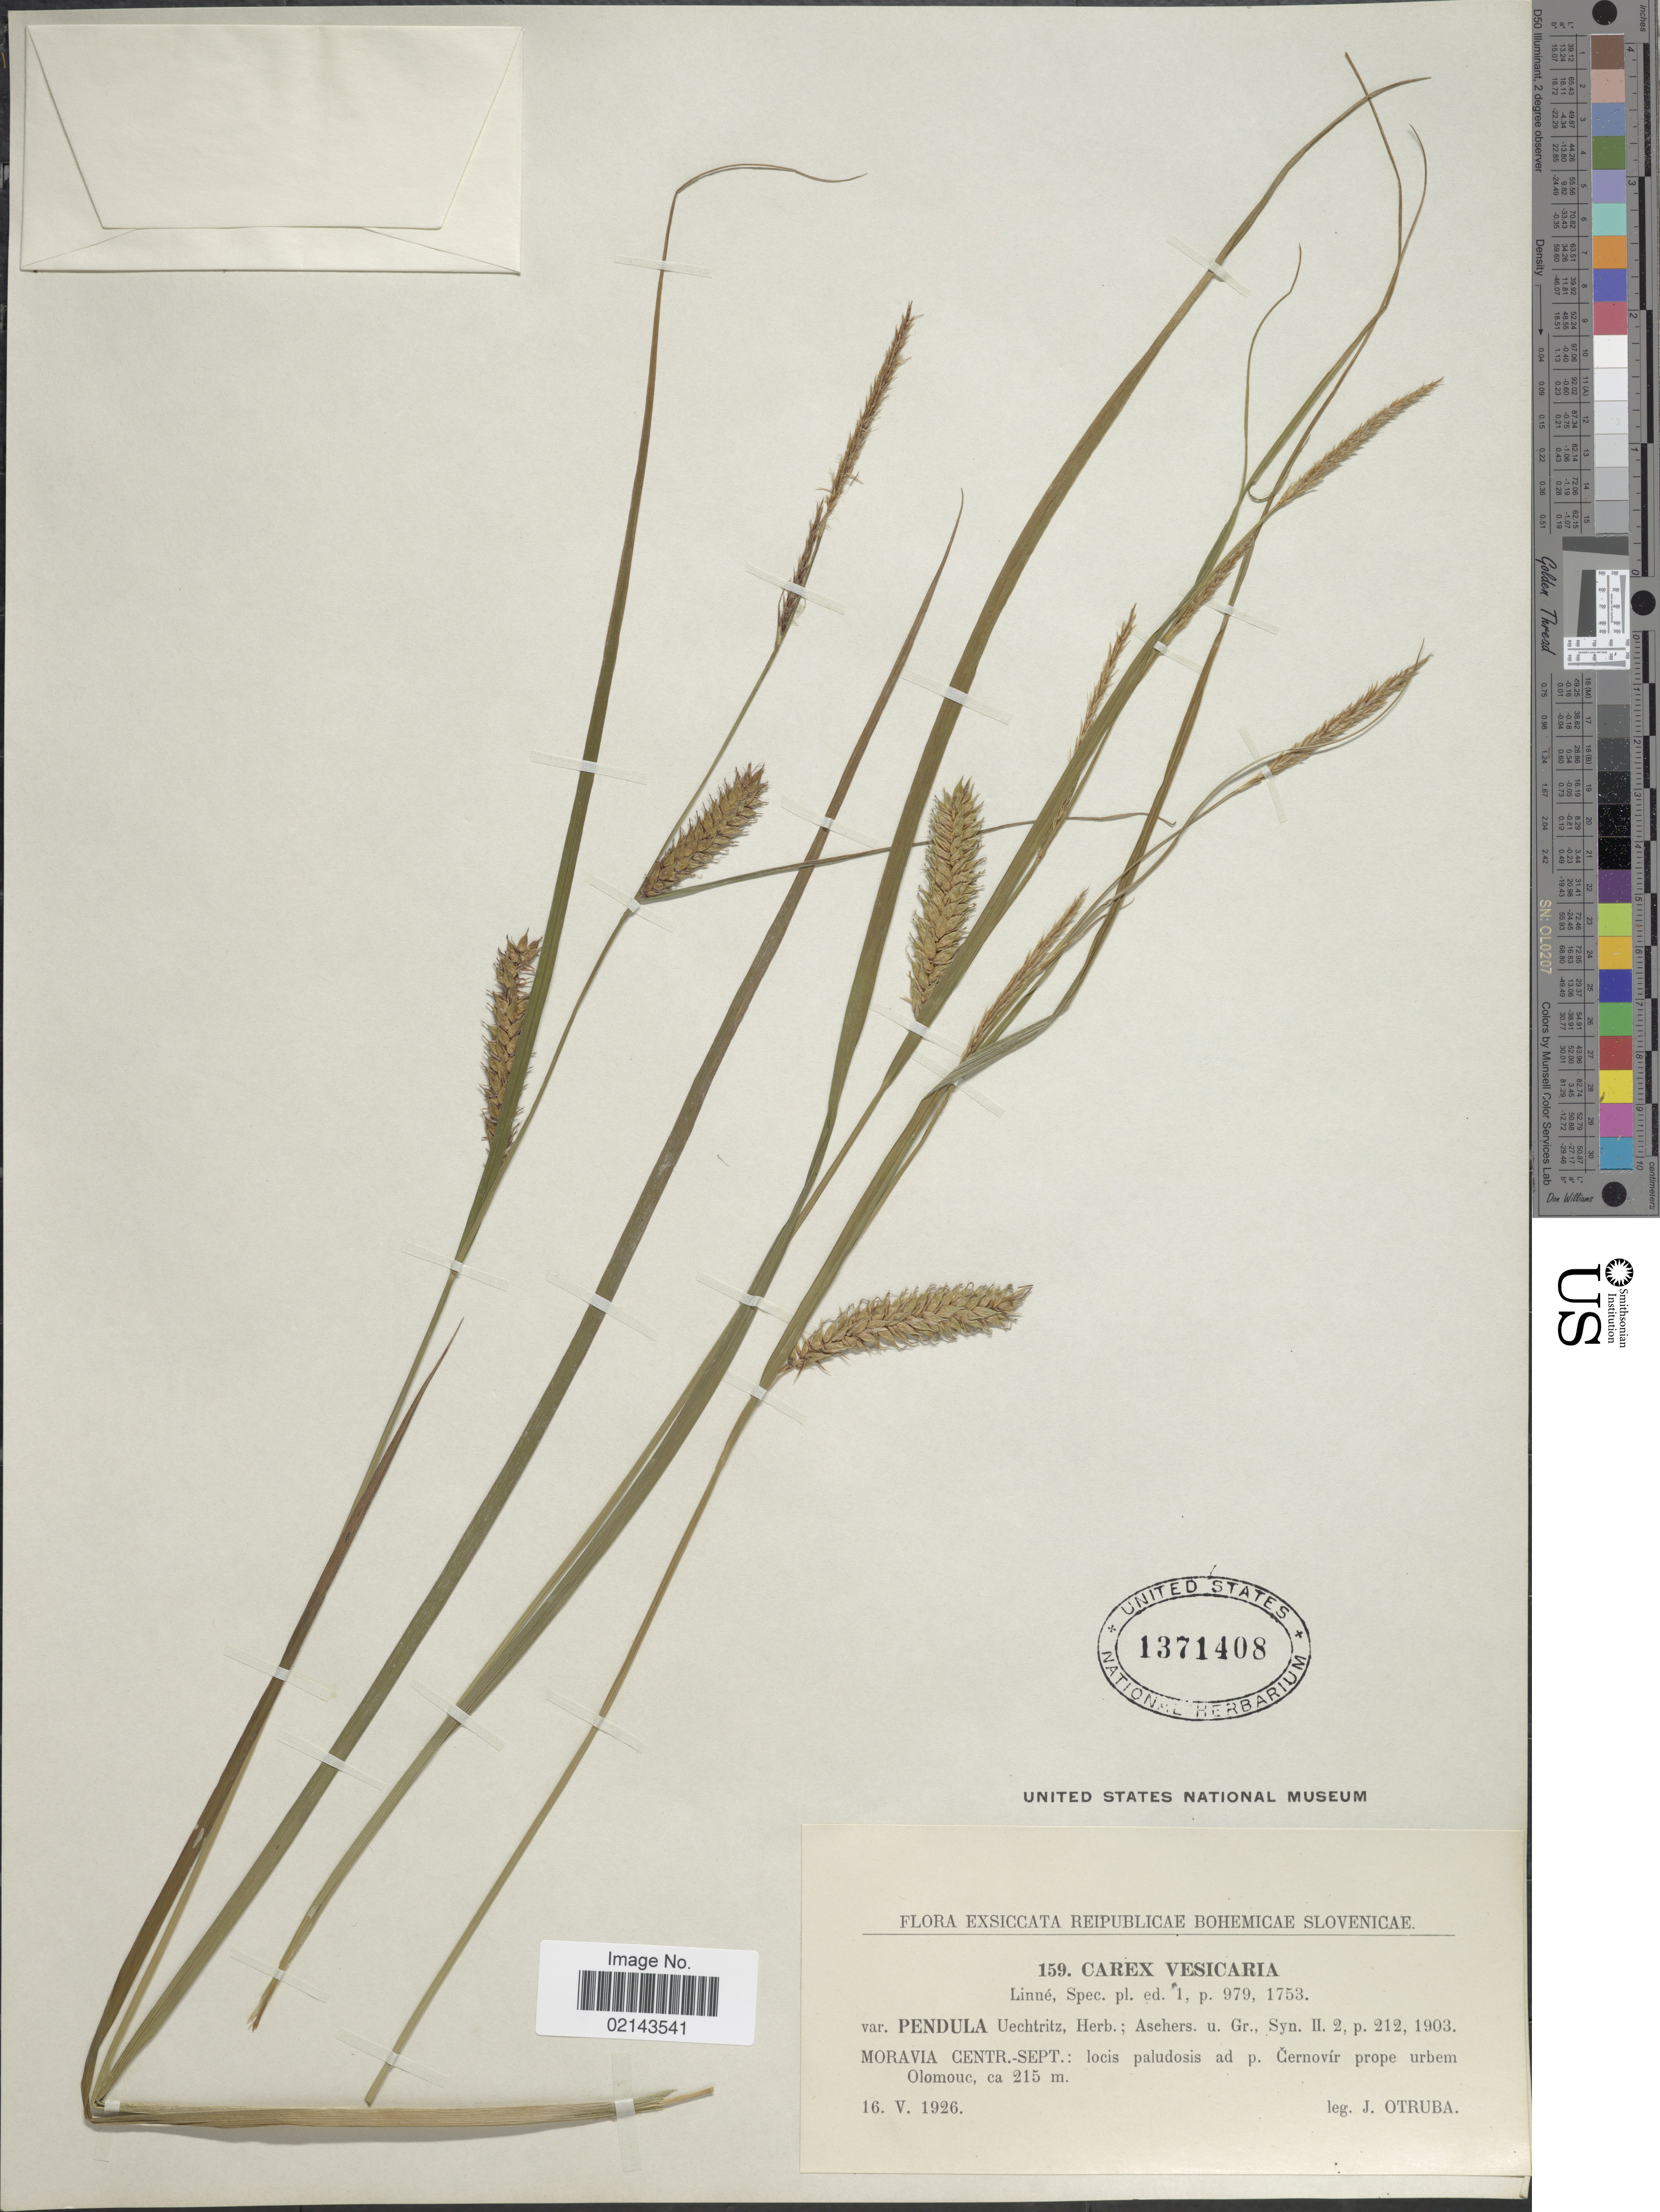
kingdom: Plantae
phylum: Tracheophyta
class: Liliopsida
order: Poales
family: Cyperaceae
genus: Carex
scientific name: Carex vesicaria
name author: L.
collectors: J. Otruba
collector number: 159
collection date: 1926-05-16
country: Czechia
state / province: Olomouc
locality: Moravia Cent-Sept: locis paludosis ad p. Cernovír prope urbem Olomouc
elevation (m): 215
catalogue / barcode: US 1371408